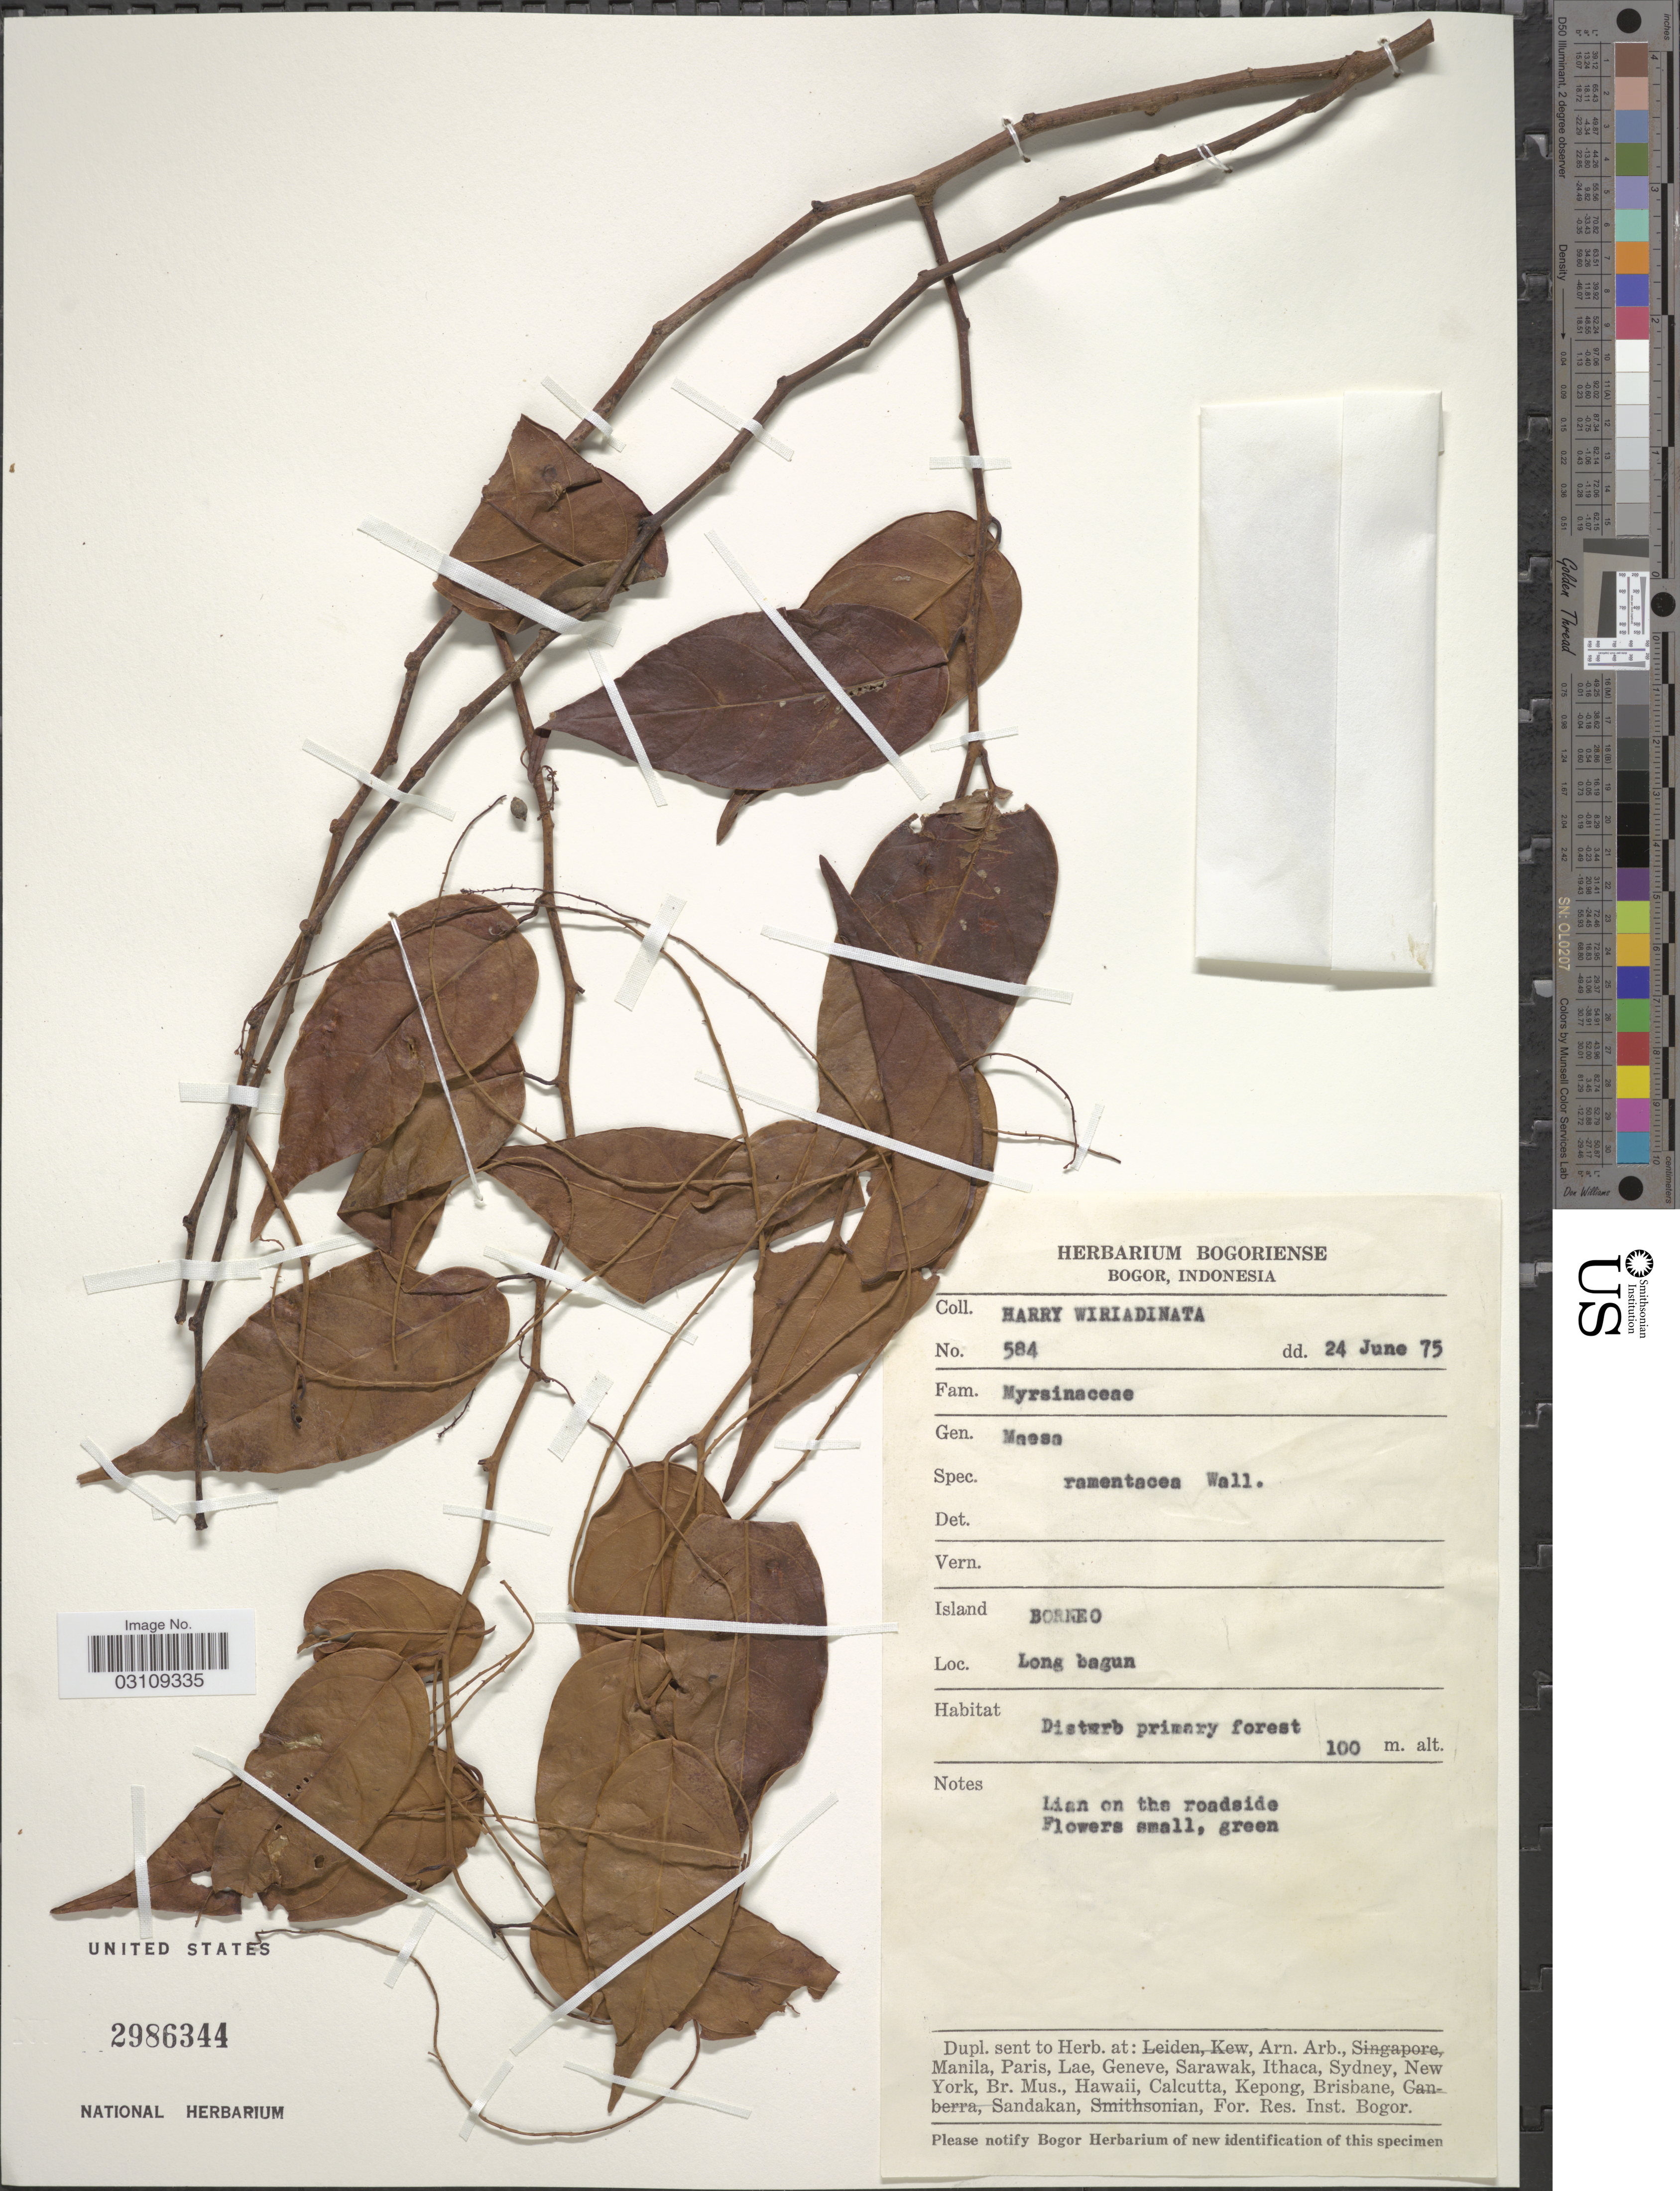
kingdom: Plantae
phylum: Tracheophyta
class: Magnoliopsida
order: Ericales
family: Primulaceae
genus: Maesa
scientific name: Maesa sp.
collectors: H. Wiriadanata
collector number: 584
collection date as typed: Transcribed d/m/y: 24/6/75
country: Indonesia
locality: Island Borneo. Long bagun.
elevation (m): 100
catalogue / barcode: US 2986344